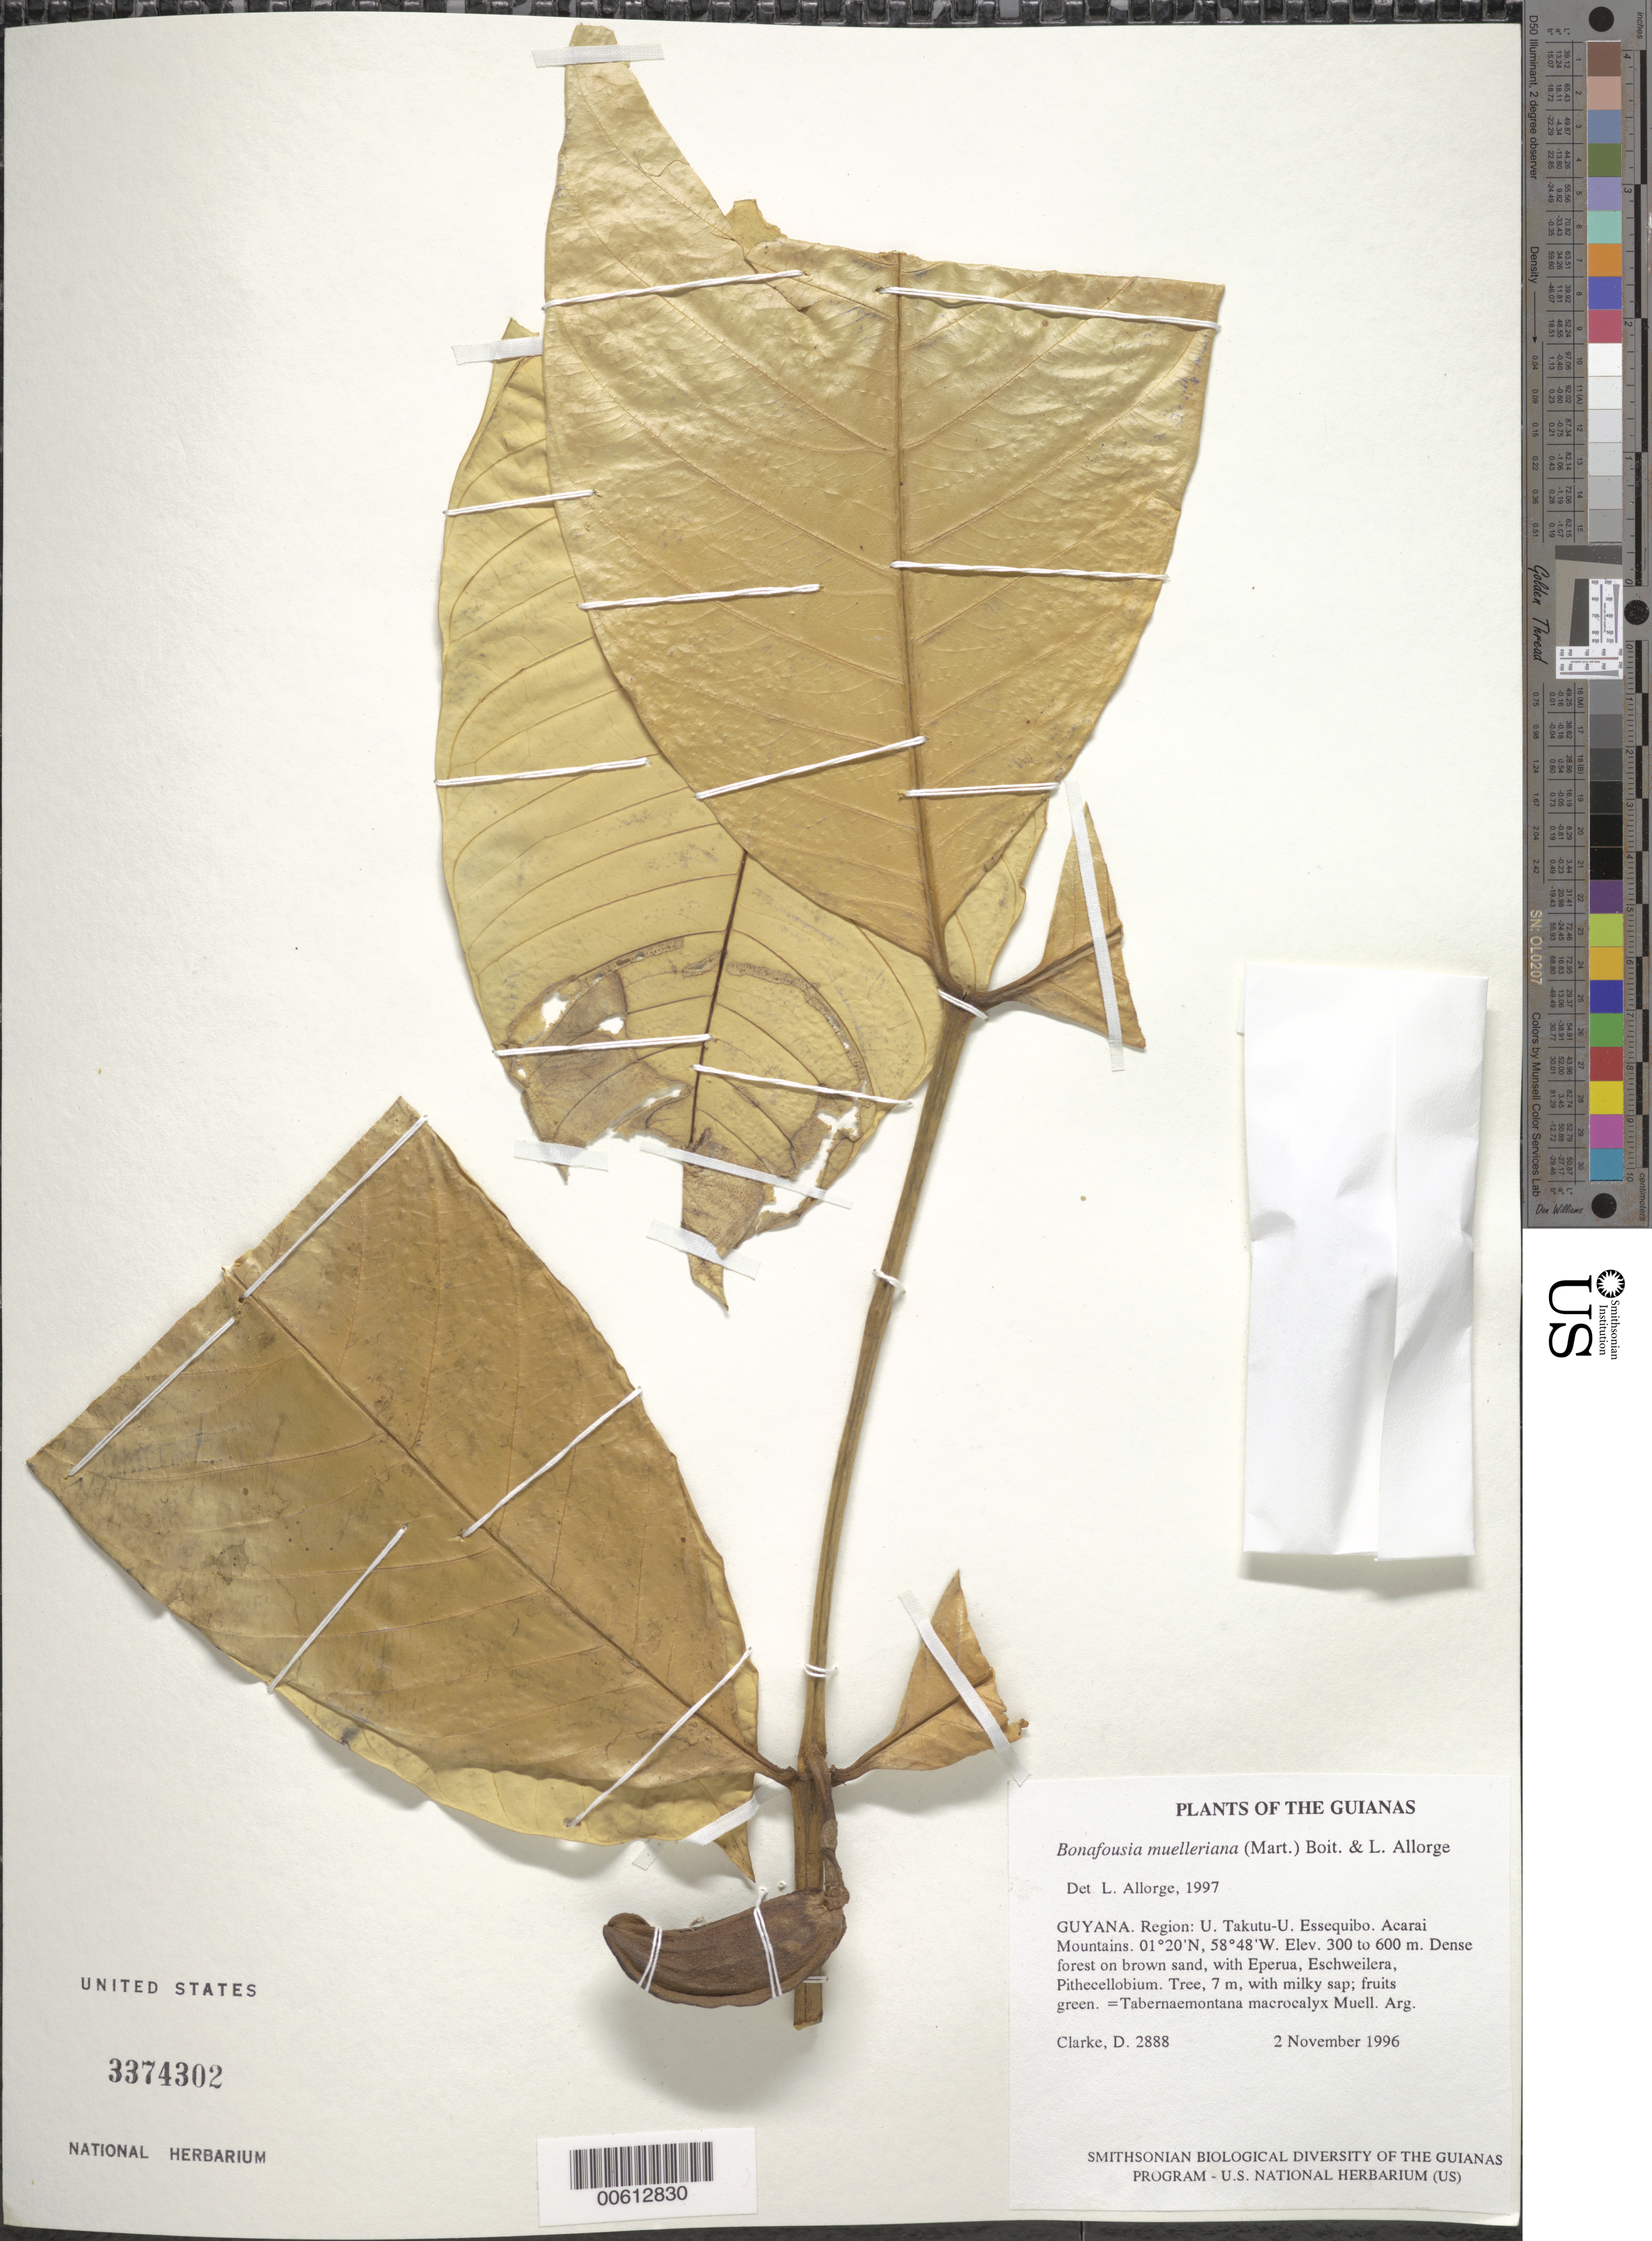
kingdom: Plantae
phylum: Tracheophyta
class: Magnoliopsida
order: Gentianales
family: Apocynaceae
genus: Bonafousia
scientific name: Bonafousia muelleriana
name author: (Mart. ex Müll. Arg.) Boiteau & L. Allorge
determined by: Allorge, L.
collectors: H. D. Clarke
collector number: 2888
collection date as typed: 2 November 1996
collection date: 1996-11-02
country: Guyana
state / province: U. Takutu-U. Essequibo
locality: Acarai Mountains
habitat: Dense forest on brown sand, with Eperua, Eschweilera, Pithecellobium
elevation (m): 300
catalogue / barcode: US 3374302